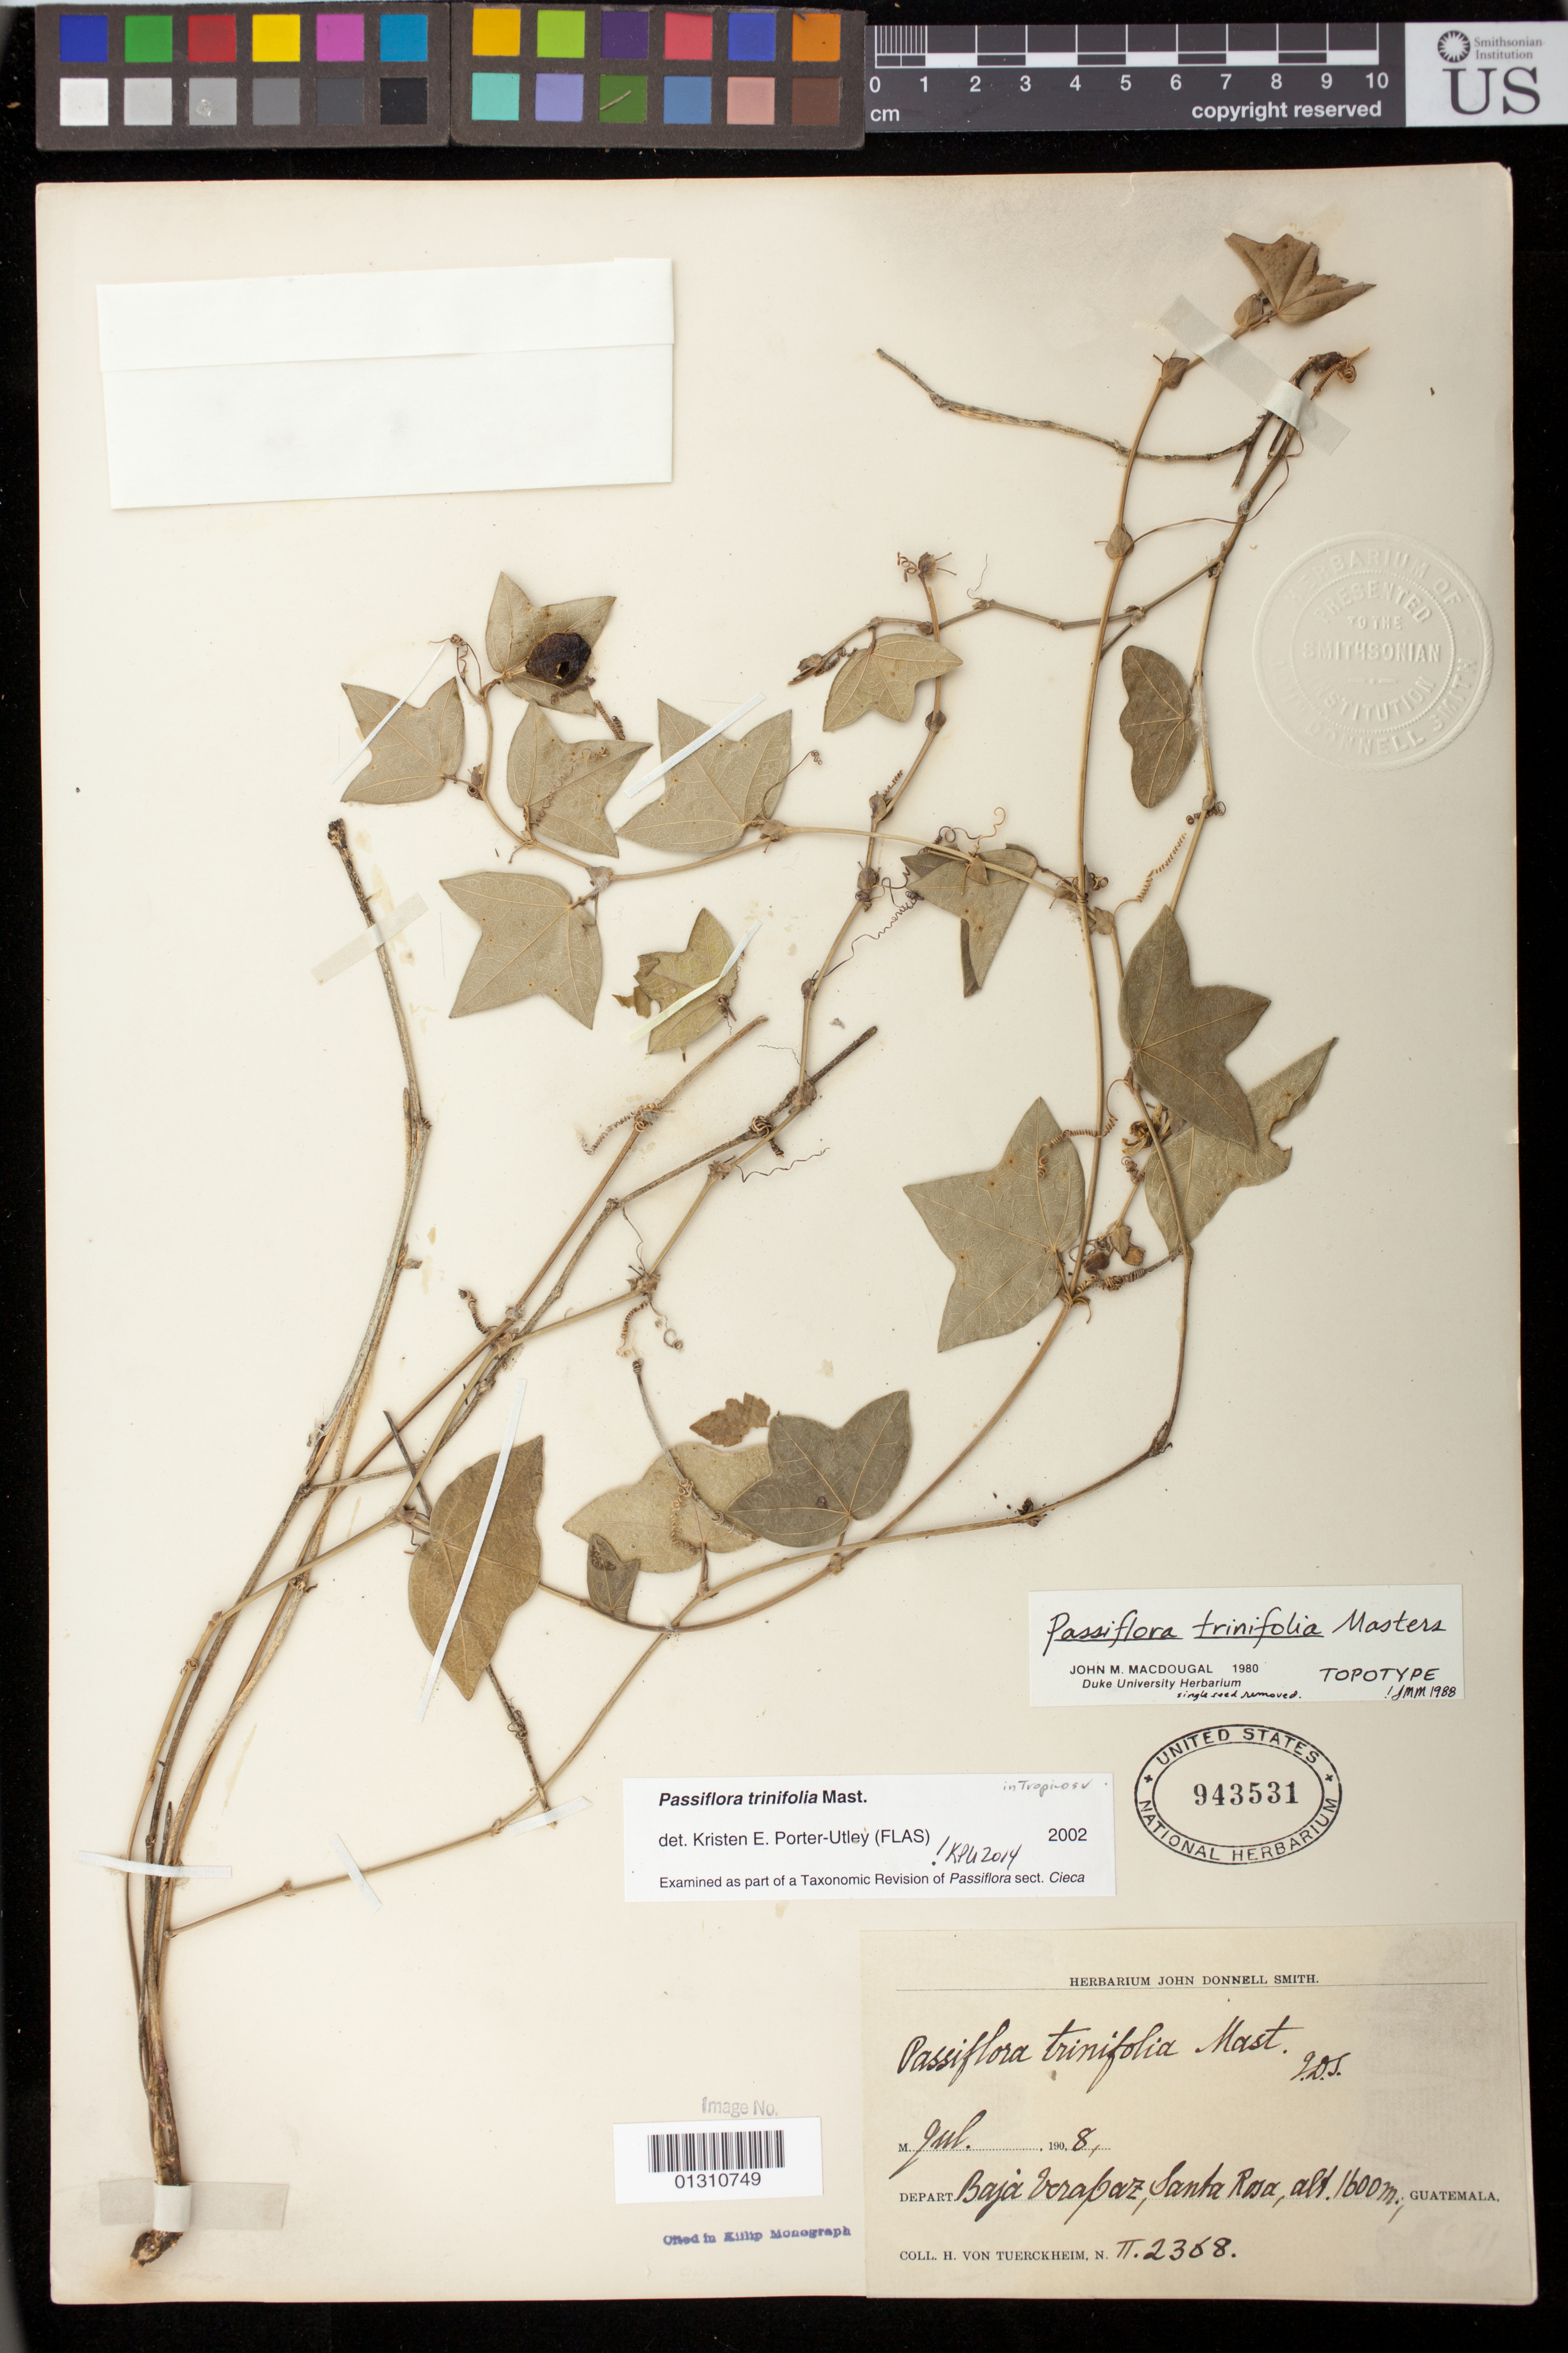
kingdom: Plantae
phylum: Tracheophyta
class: Magnoliopsida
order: Malpighiales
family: Passifloraceae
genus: Passiflora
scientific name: Passiflora trinifolia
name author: Mast.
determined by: Porter-Utley, Kristen E.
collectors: H. von Türckheim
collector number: II.2368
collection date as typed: Jul 1908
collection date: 1908-07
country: Guatemala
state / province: Baja Verapaz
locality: Santa Rosa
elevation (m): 1600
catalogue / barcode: US 943531